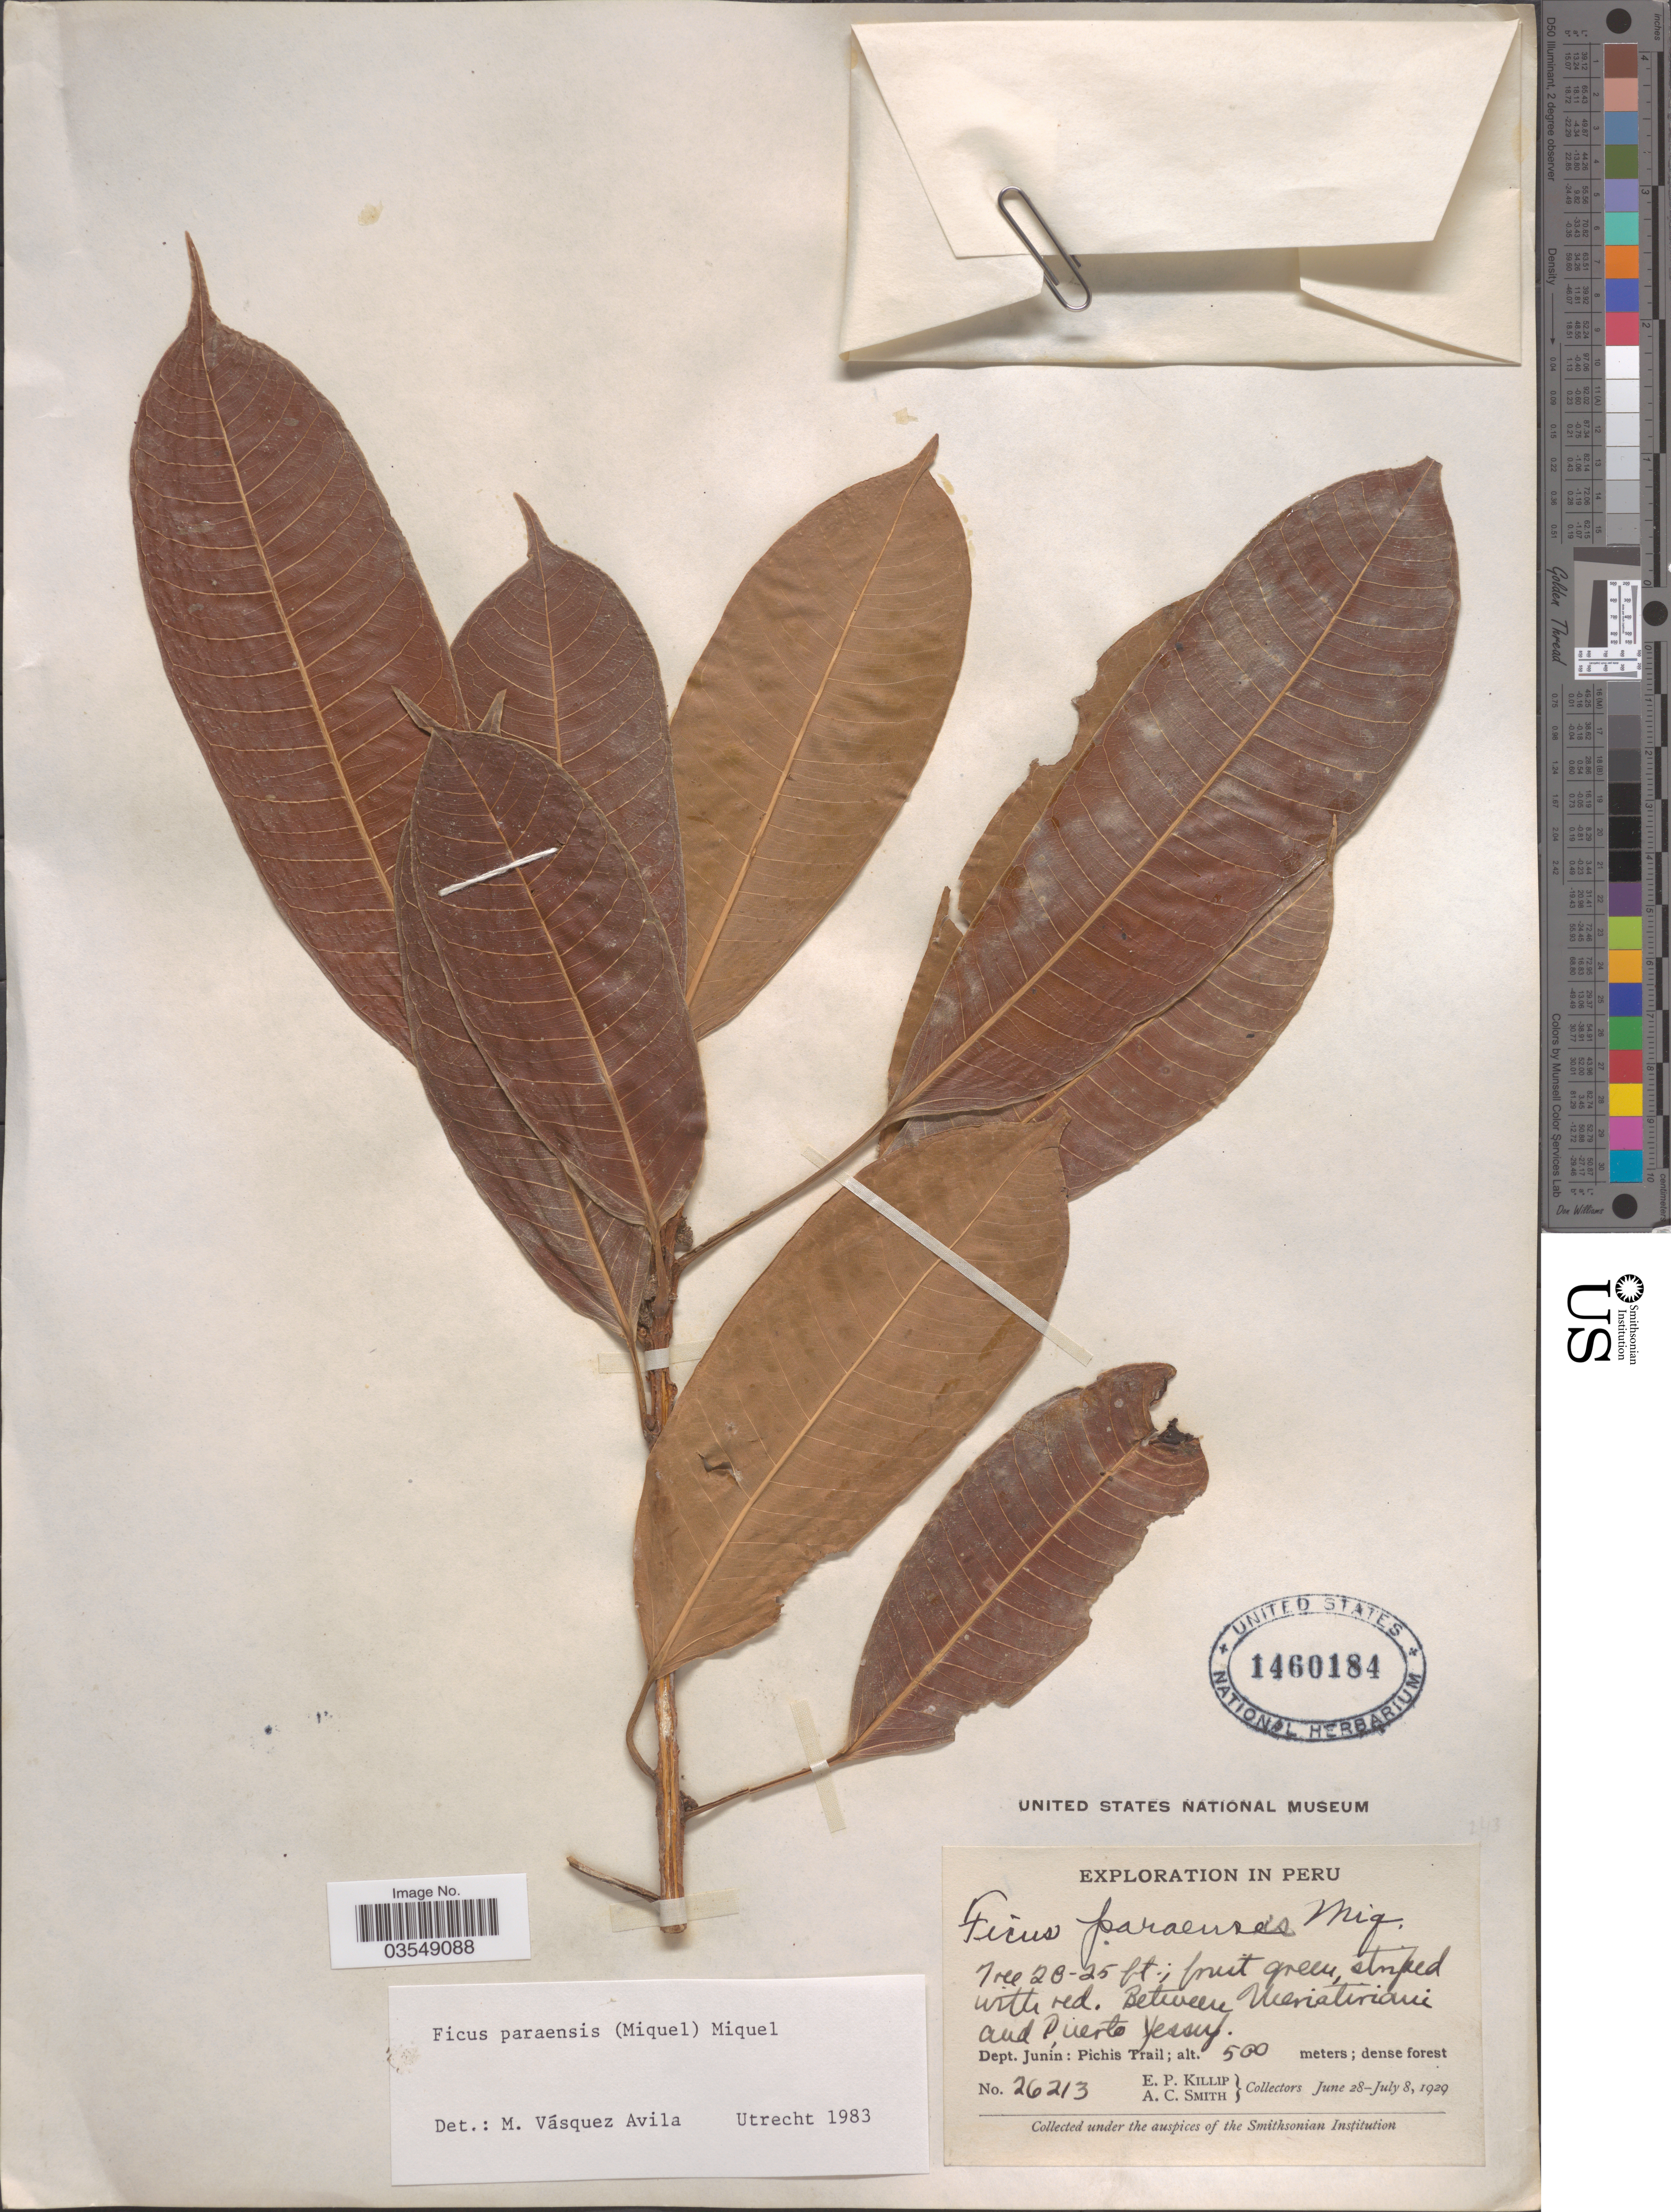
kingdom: Plantae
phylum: Tracheophyta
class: Magnoliopsida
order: Rosales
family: Moraceae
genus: Ficus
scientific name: Ficus paraensis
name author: (Miq.) Miq.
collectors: E. P. Killip & A. C. Smith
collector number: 26213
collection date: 1929-06-28/1929-07-08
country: Peru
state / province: Junín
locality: Between Meriatiriani* and Puerto Yessup. Dept. Junín: Pichis Trail.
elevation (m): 500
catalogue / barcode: US 1460184